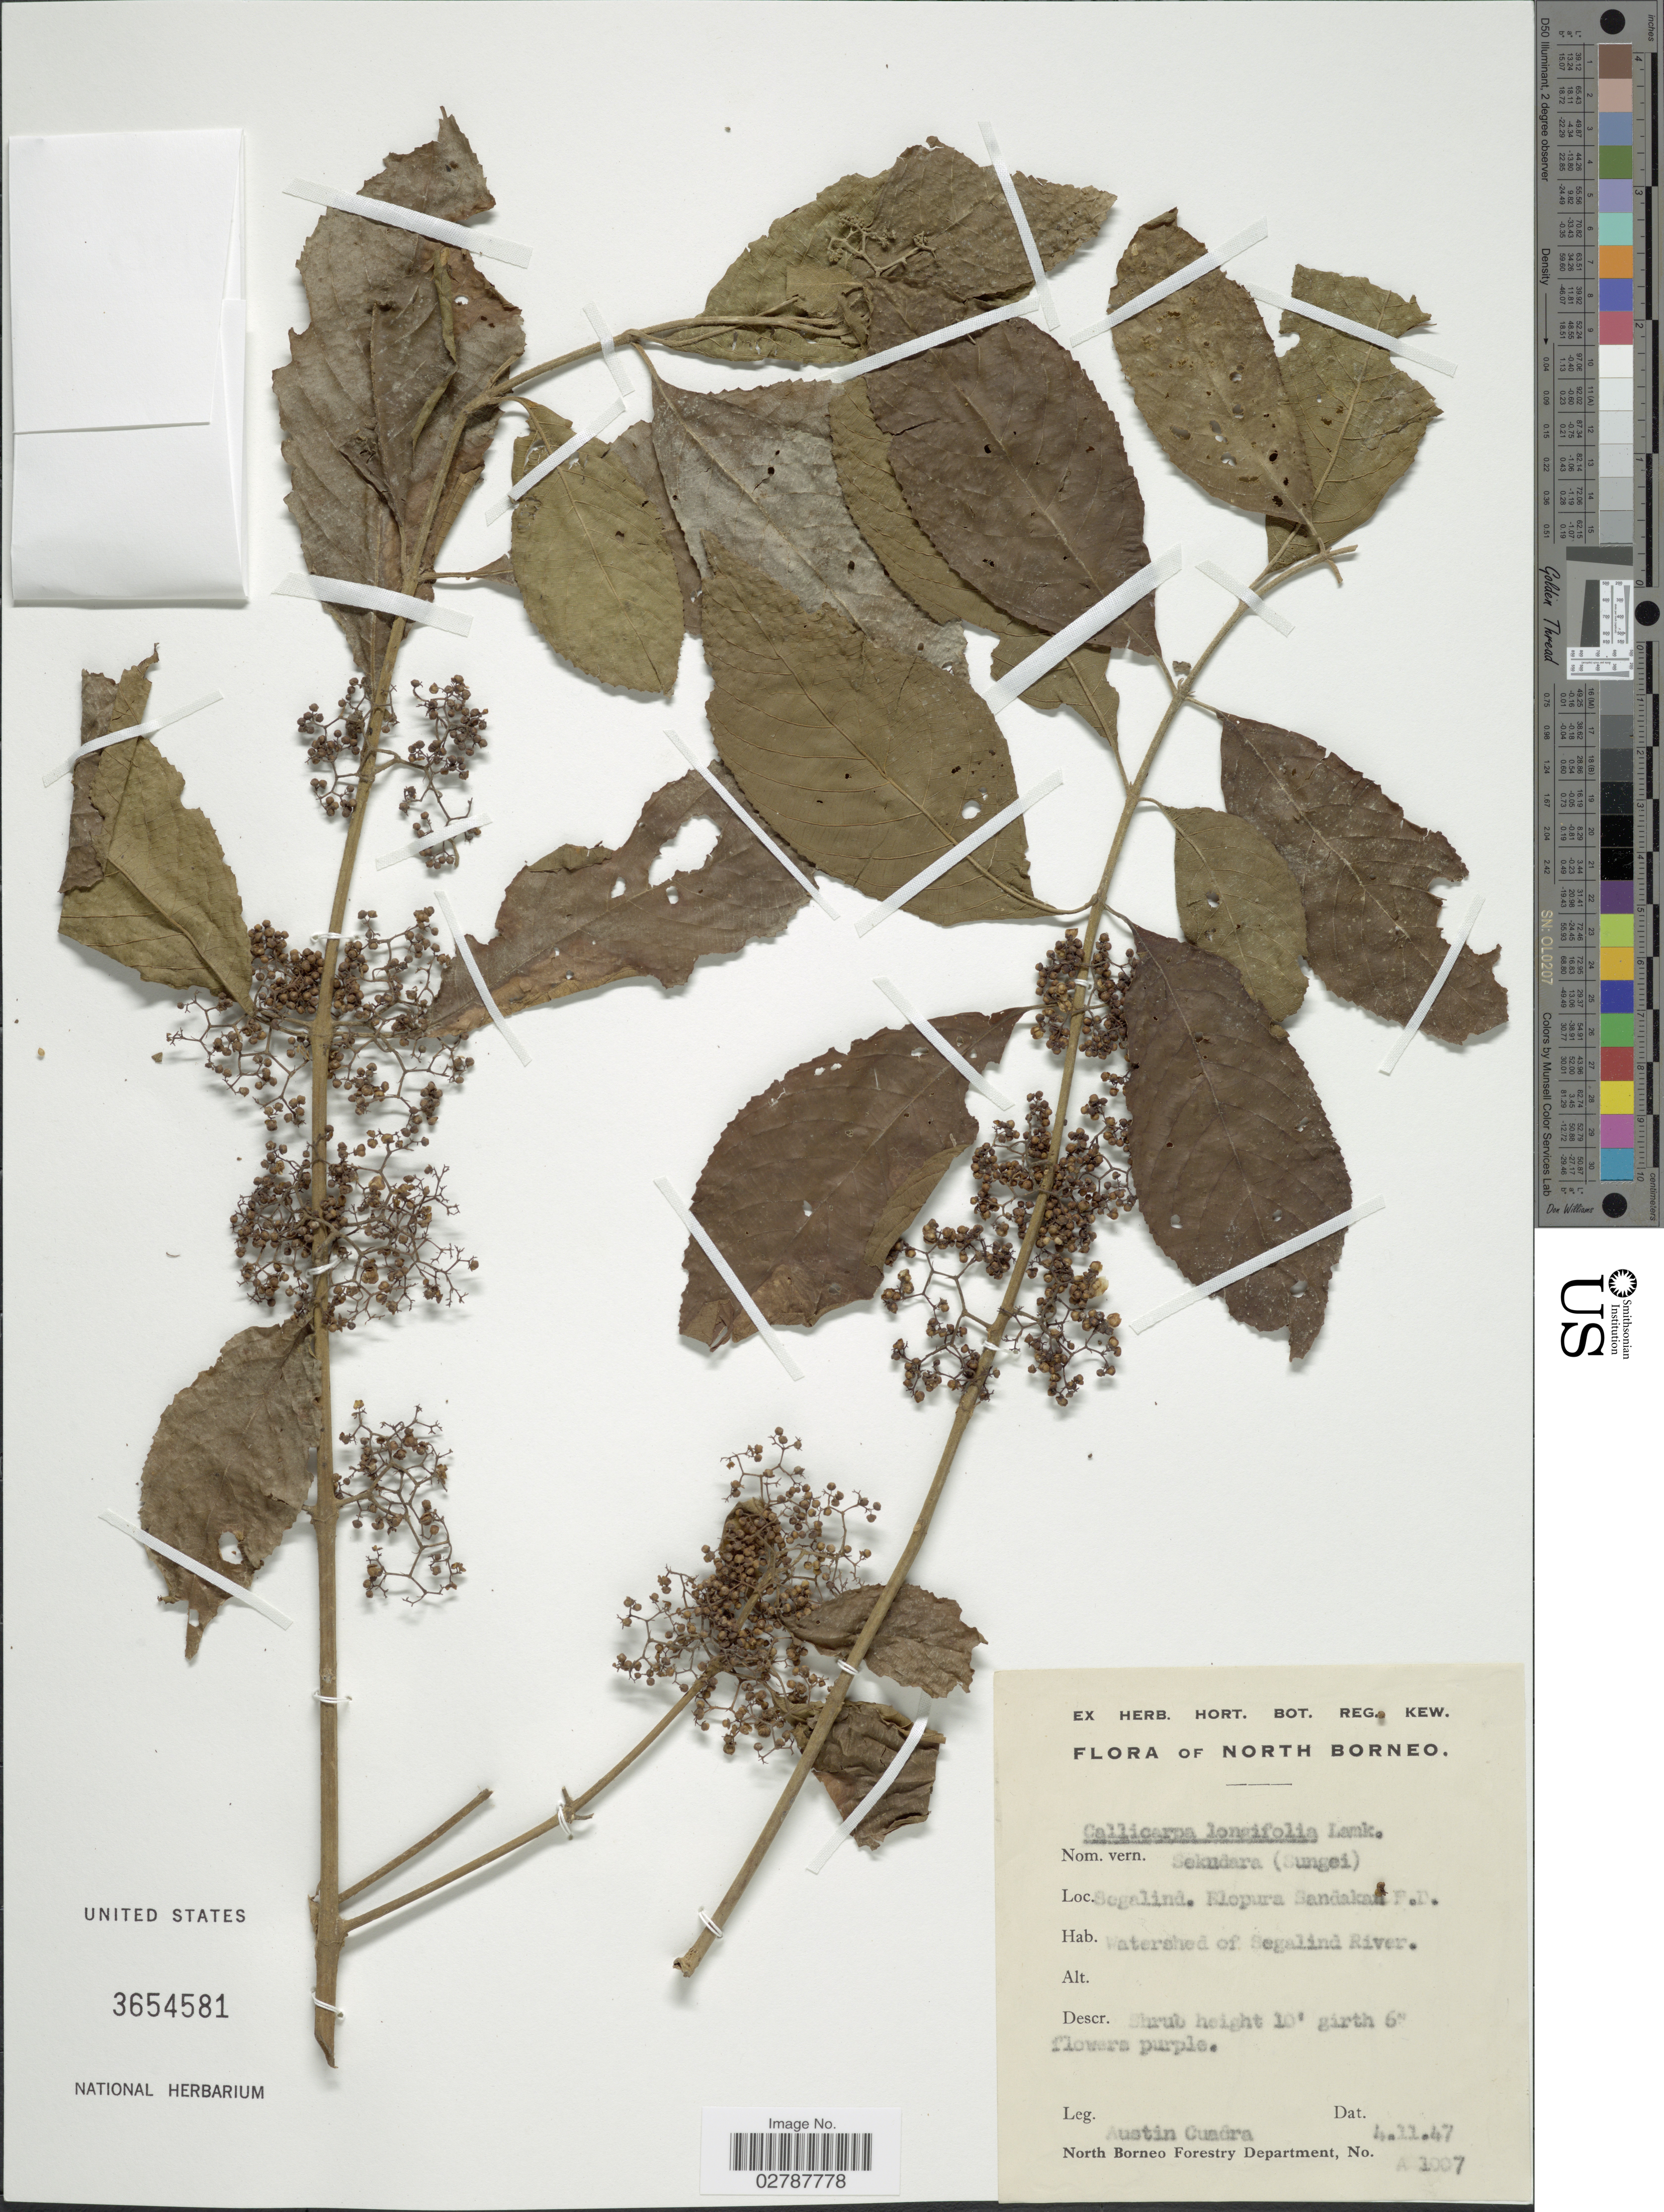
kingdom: Plantae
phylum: Tracheophyta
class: Magnoliopsida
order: Lamiales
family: Lamiaceae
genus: Callicarpa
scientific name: Callicarpa longifolia f. longifolia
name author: Lam.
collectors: A. Cuadra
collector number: A1007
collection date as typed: Transcribed d/m/y: 4/11/47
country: Malaysia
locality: North Borneo. Segalind, Elopura Sandakan F.D.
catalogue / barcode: US 3654581